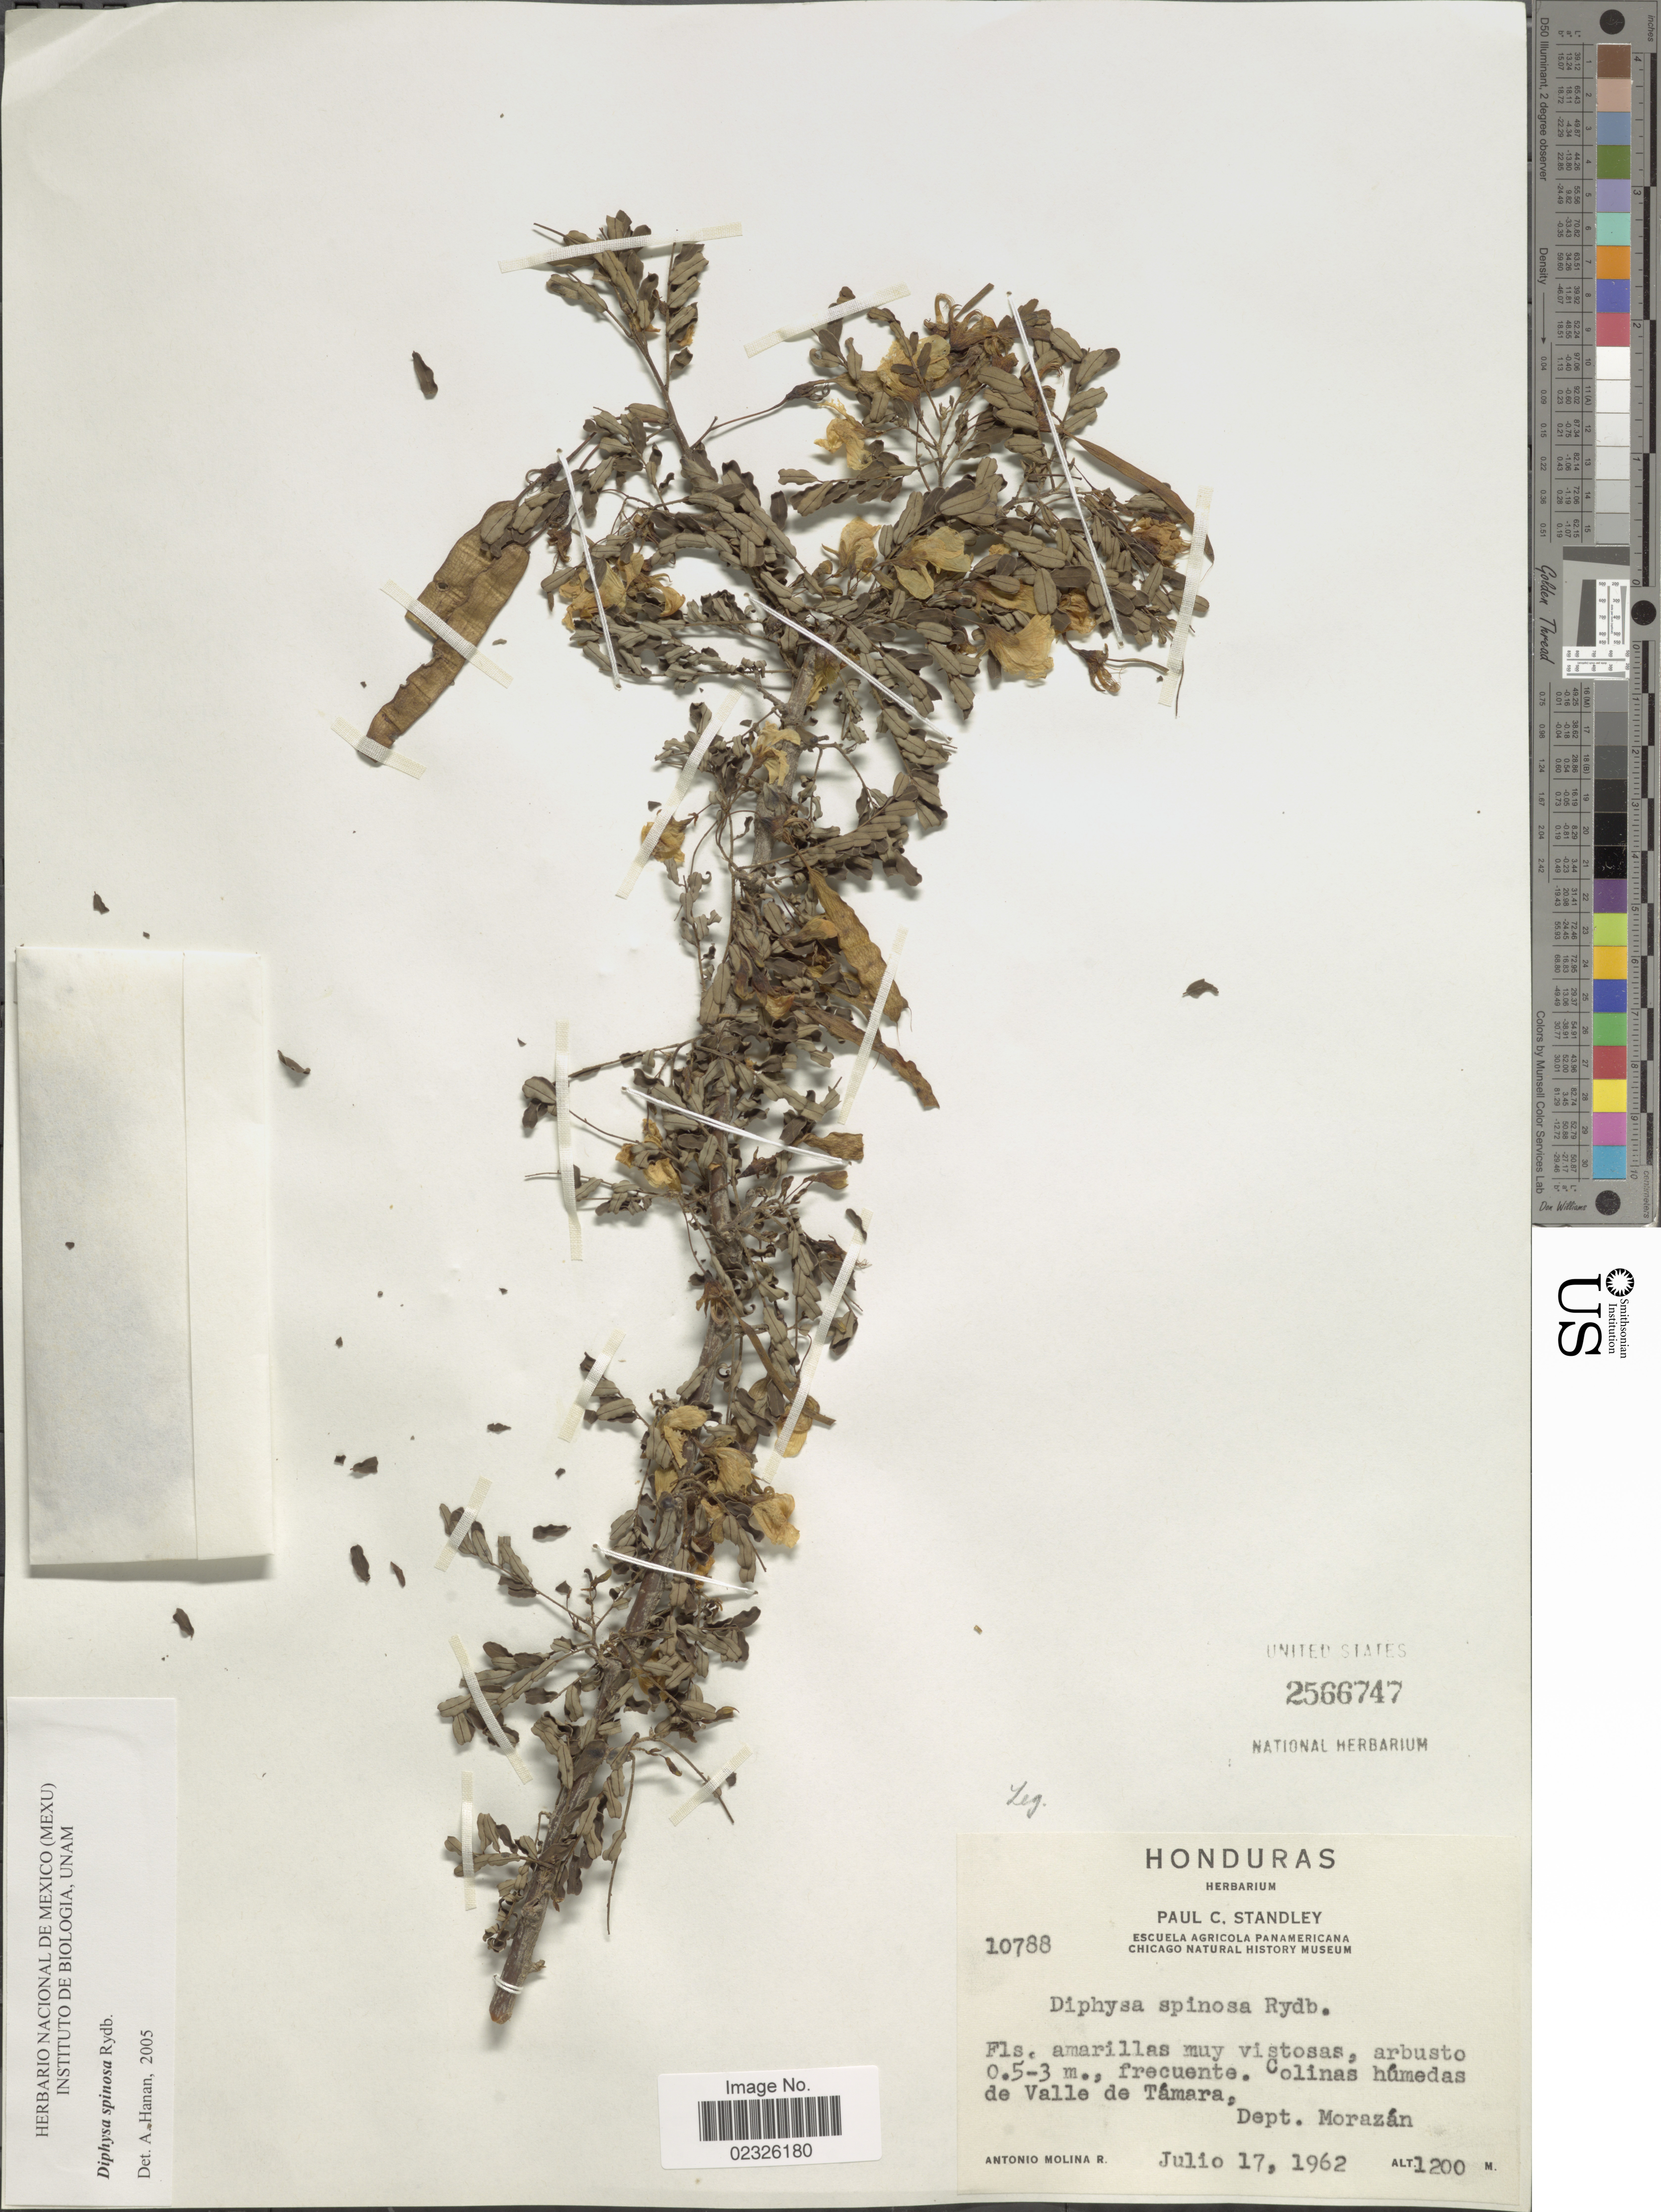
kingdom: Plantae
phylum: Tracheophyta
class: Magnoliopsida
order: Fabales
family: Fabaceae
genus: Diphysa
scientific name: Diphysa spinosa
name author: Rydb.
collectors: A. Molina R.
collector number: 10788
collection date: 1962-07-17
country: Honduras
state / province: Fco. Morazán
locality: Colinas húmedad de Valle de Támara, Dept Morazán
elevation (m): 1200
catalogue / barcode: US 2566747